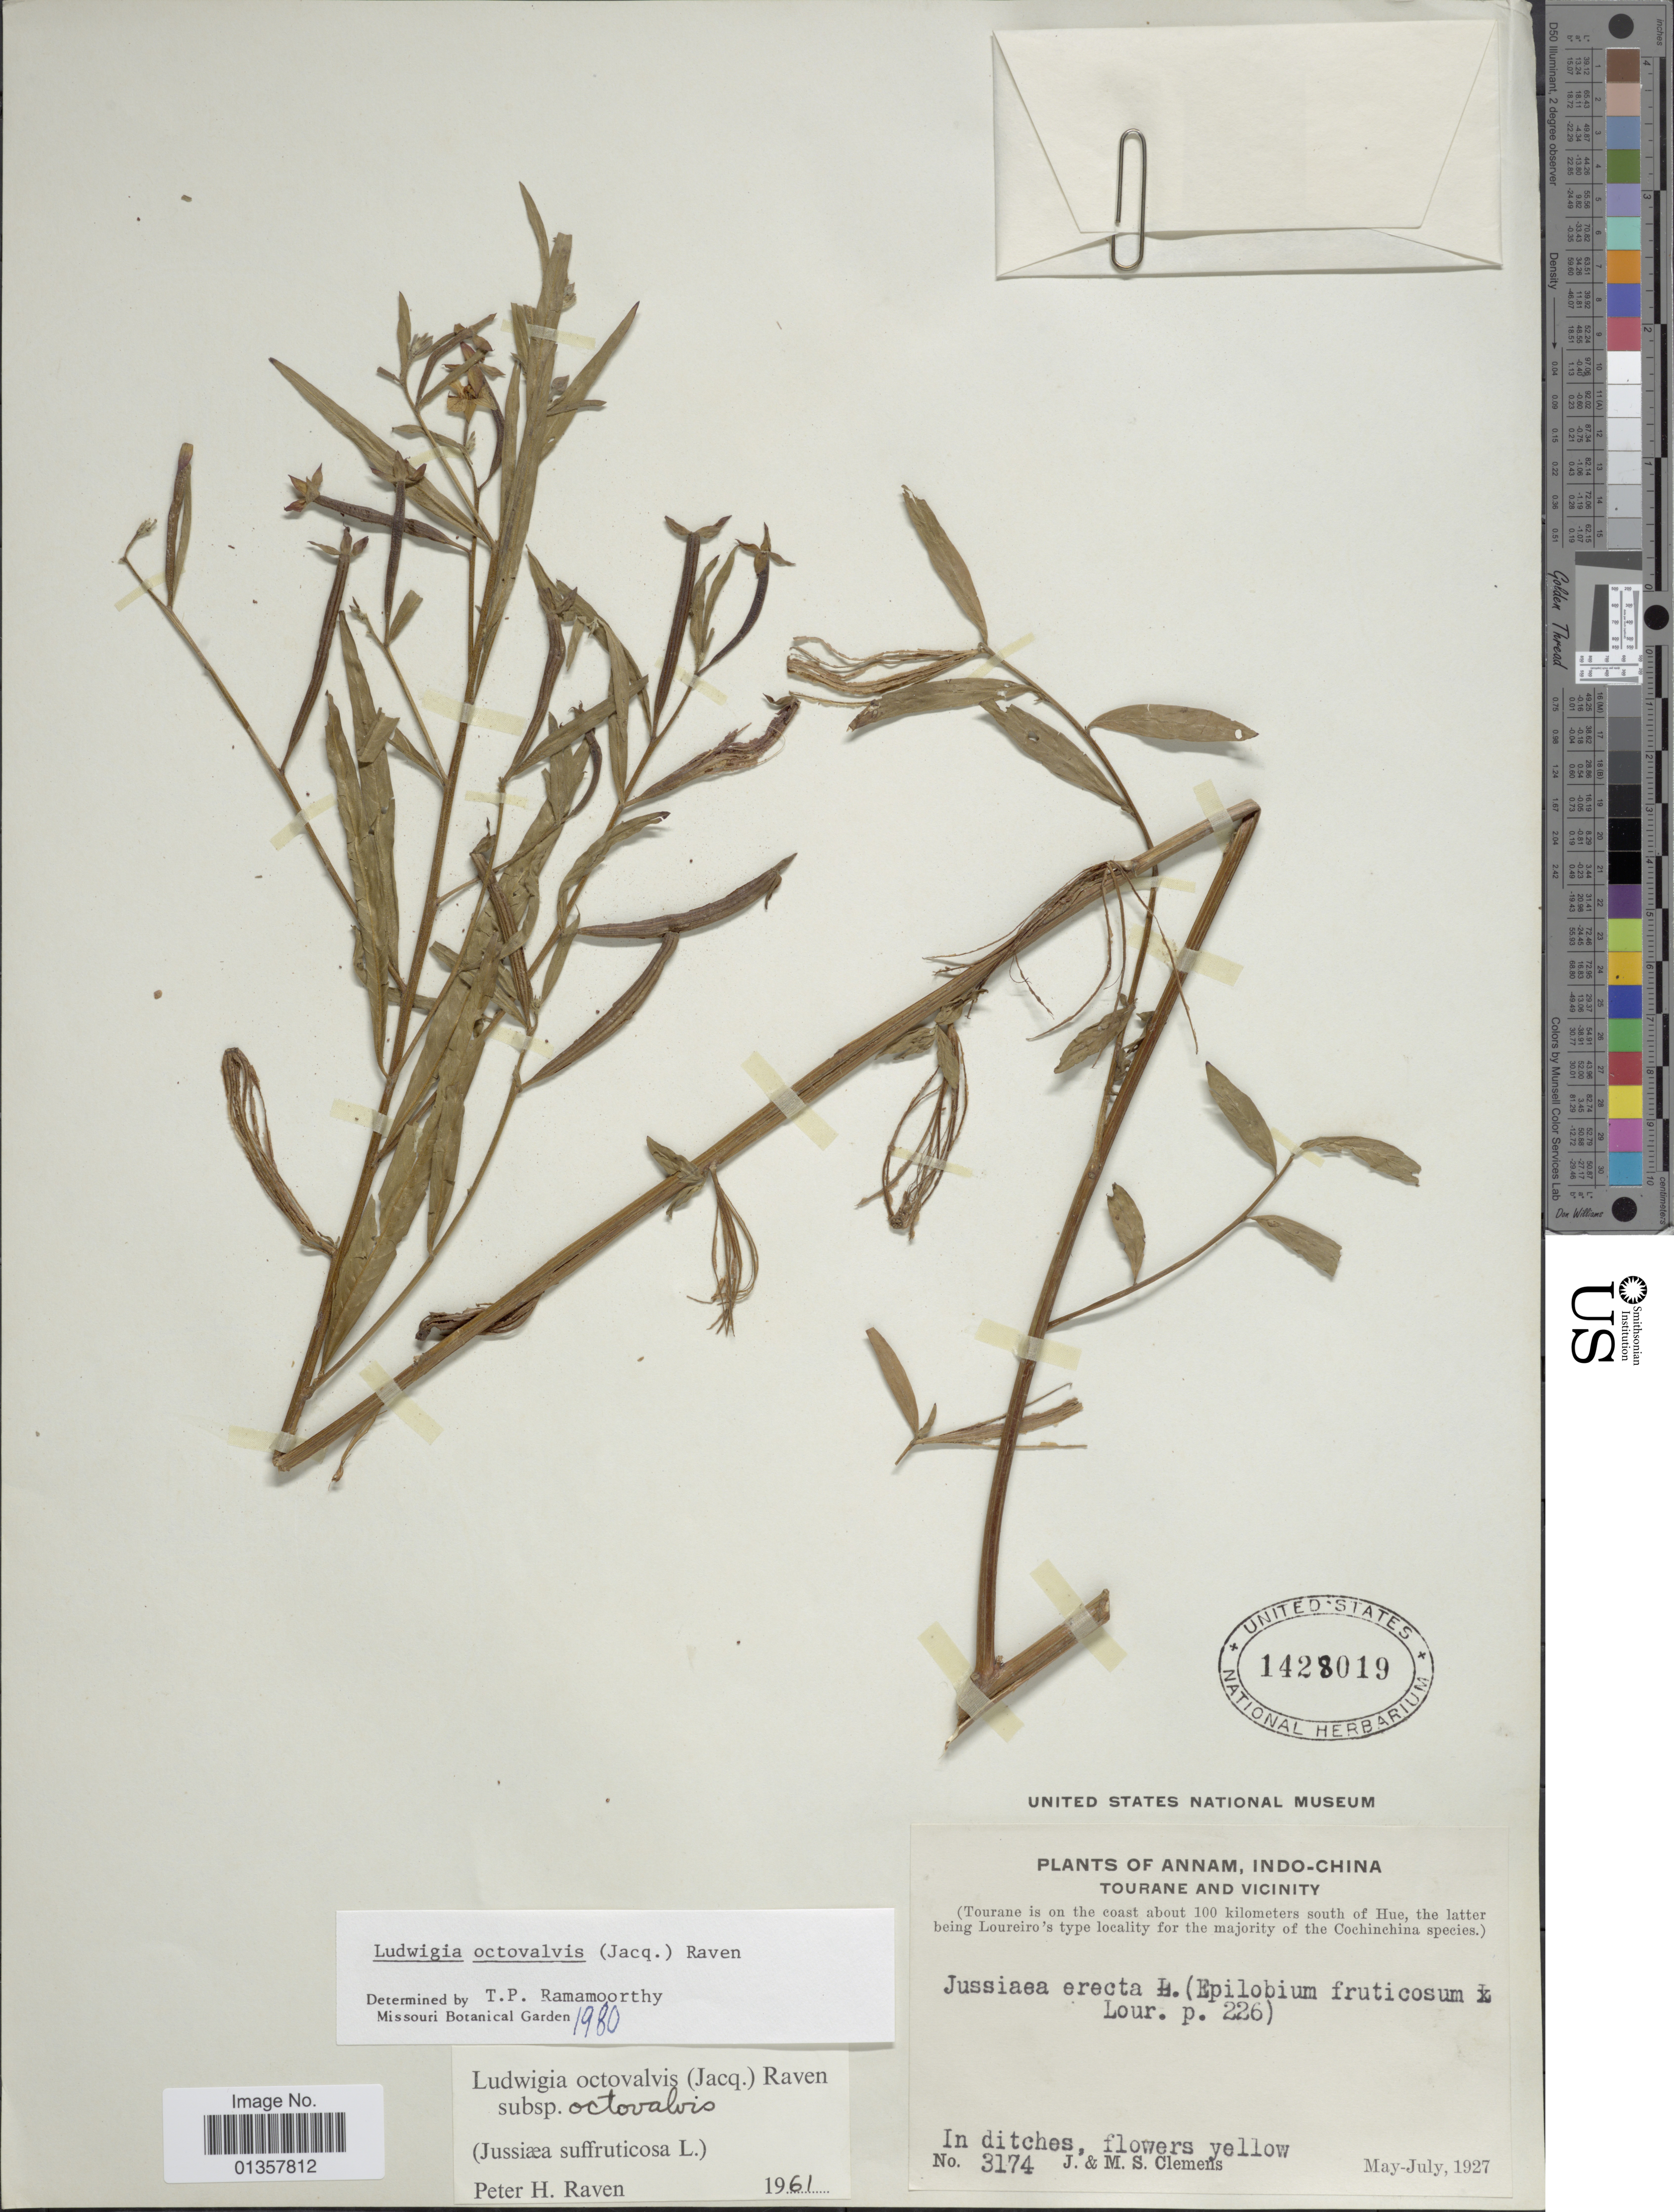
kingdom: Plantae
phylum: Tracheophyta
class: Magnoliopsida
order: Myrtales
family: Onagraceae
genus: Ludwigia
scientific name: Ludwigia octovalvis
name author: (Jacq.) P.H. Raven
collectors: J. Clemens & M. S. Clemens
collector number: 3174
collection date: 1927-05/1927-07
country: Vietnam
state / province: Da Nang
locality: Annam, Indo-China, Tourane and vicinity, Tourane is on the coast about 100 kilometers south of Hue, the latter being Loureiro's type locality for the majority of the Cochinchina species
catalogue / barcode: US 1428019